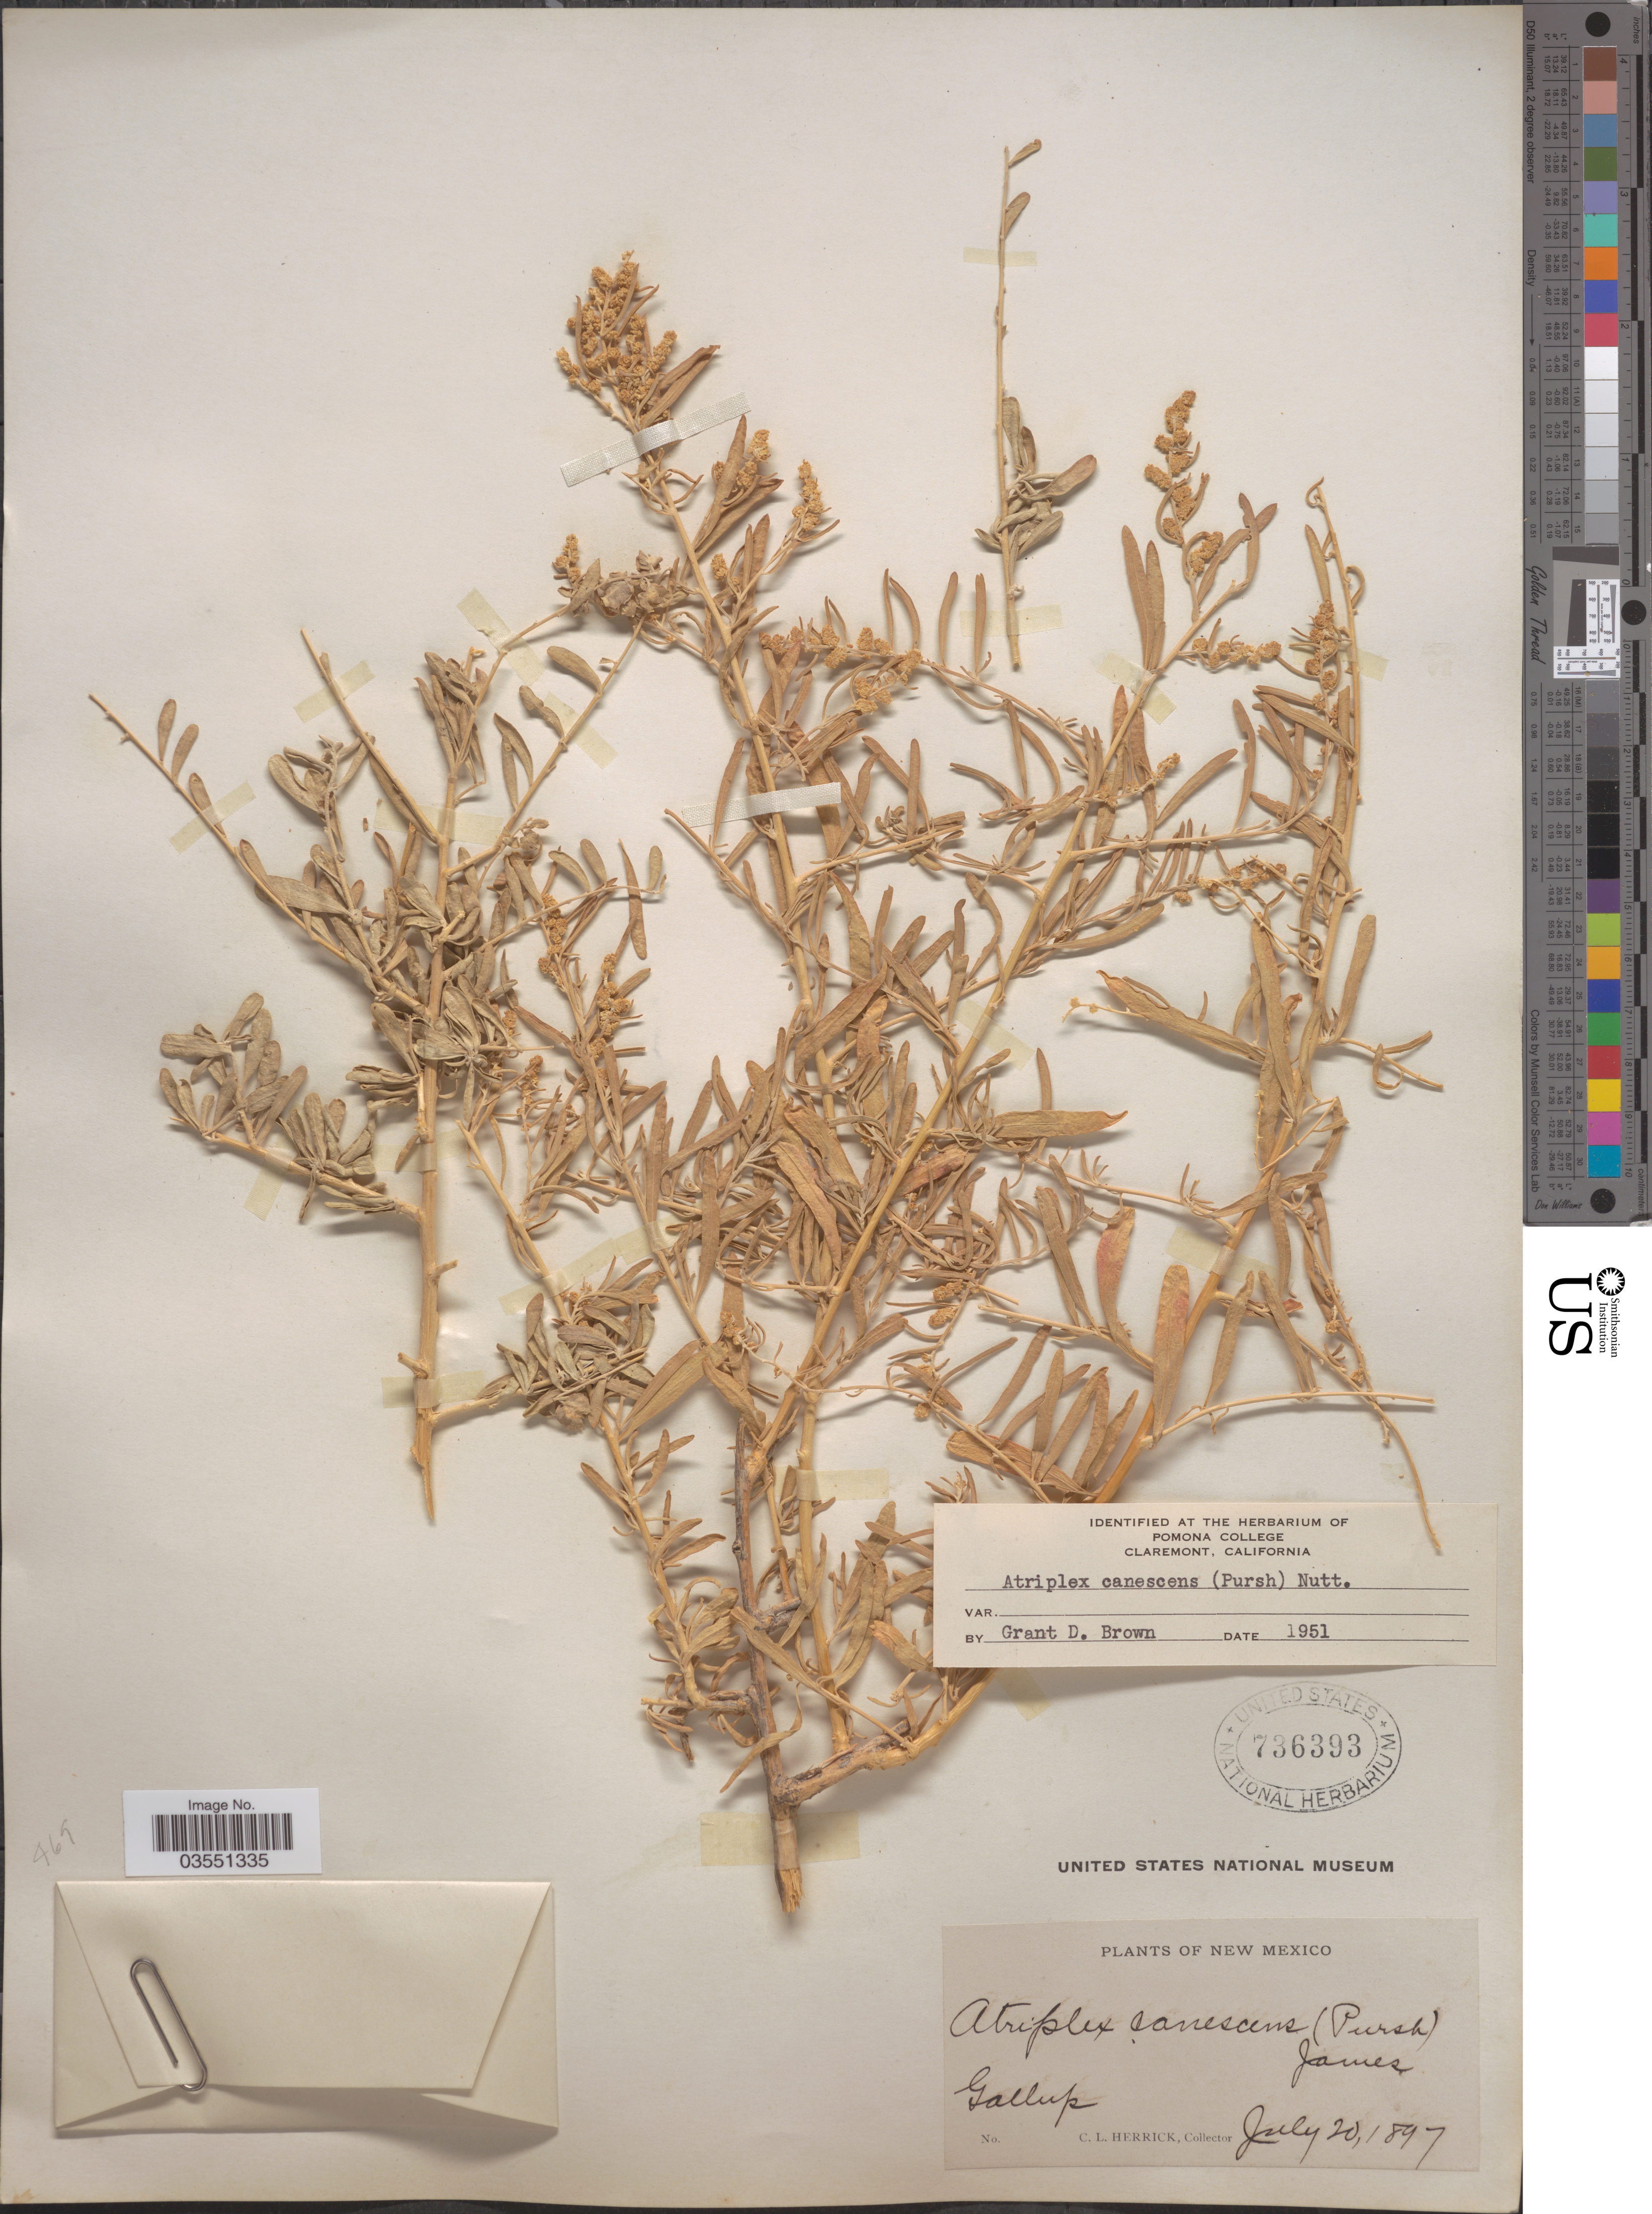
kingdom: Plantae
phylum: Tracheophyta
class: Magnoliopsida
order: Caryophyllales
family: Amaranthaceae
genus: Atriplex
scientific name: Atriplex canescens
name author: (Pursh) Nutt.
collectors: C. Herrick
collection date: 1897-07-20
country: United States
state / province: New Mexico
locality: Gallup.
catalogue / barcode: US 736393